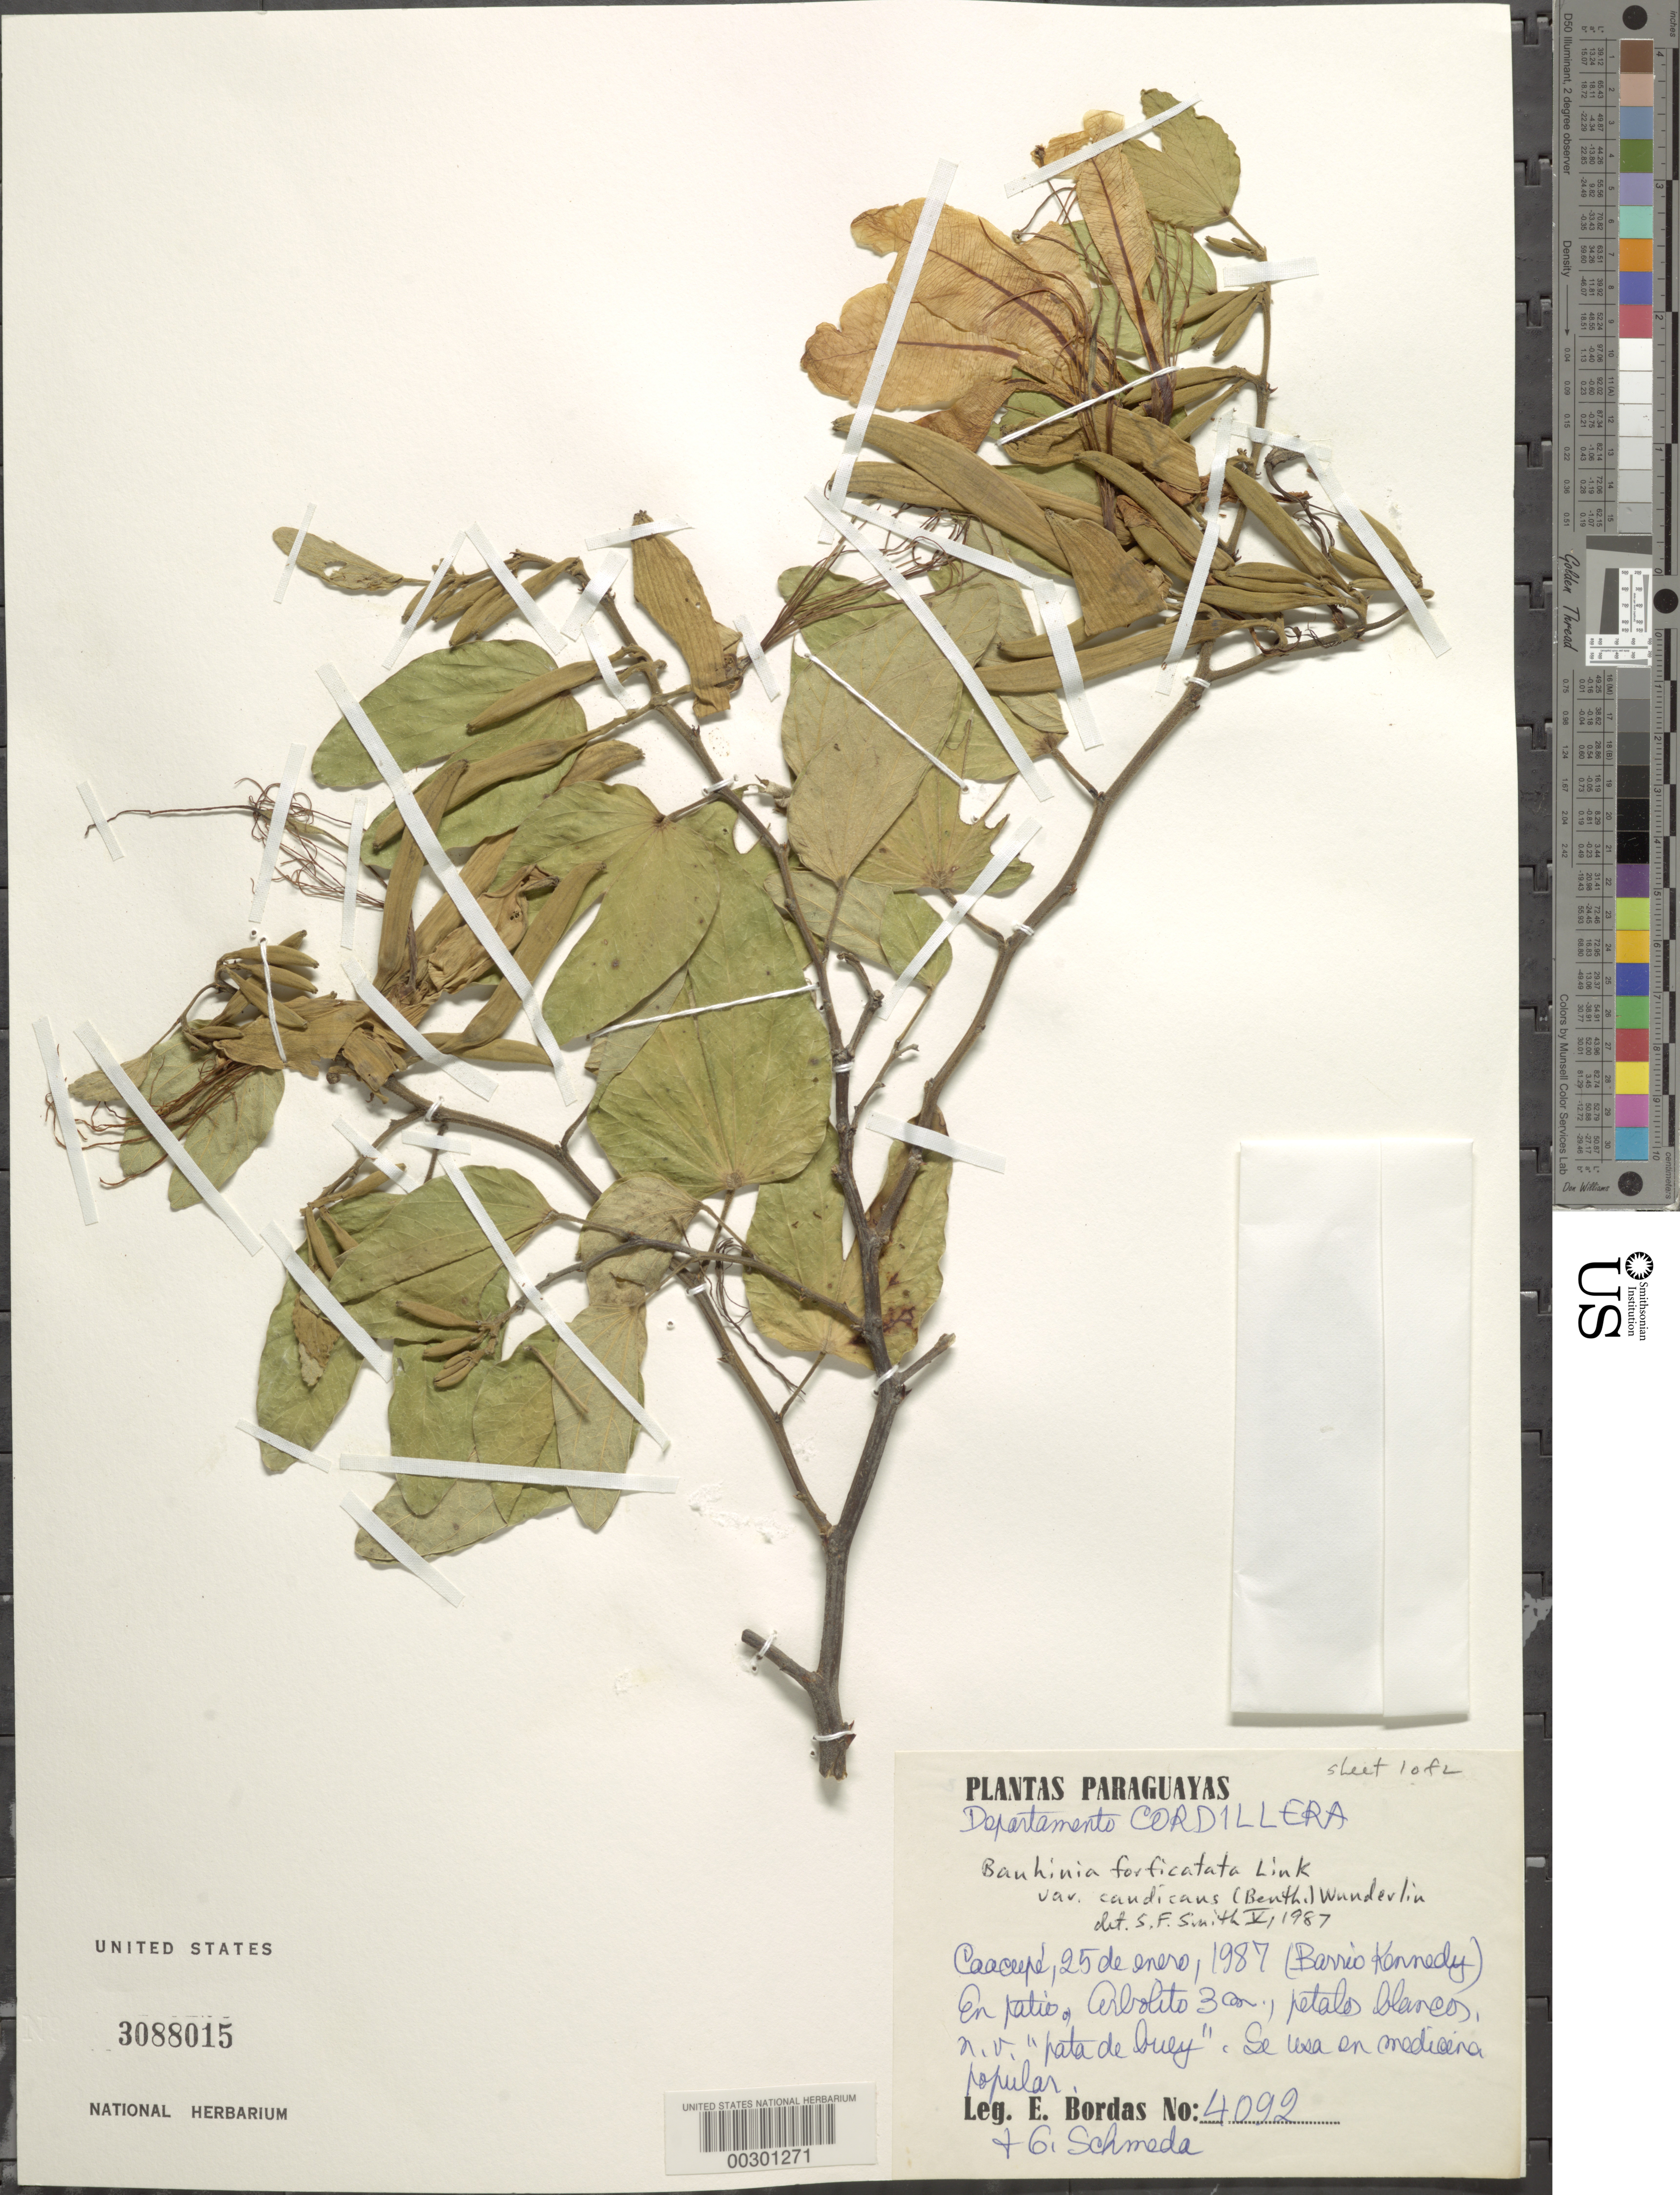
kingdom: Plantae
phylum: Tracheophyta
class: Magnoliopsida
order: Fabales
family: Fabaceae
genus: Bauhinia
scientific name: Bauhinia forficata subsp. pruinosa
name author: (Vogel) Fortunato & Wunderlin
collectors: E. Bordas & G. Schmeda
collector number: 4092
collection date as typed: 25 Jan 1987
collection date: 1987-01-25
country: Paraguay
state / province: Cordillera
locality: Caacupe (barrio kennedy)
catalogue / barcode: US 3088015